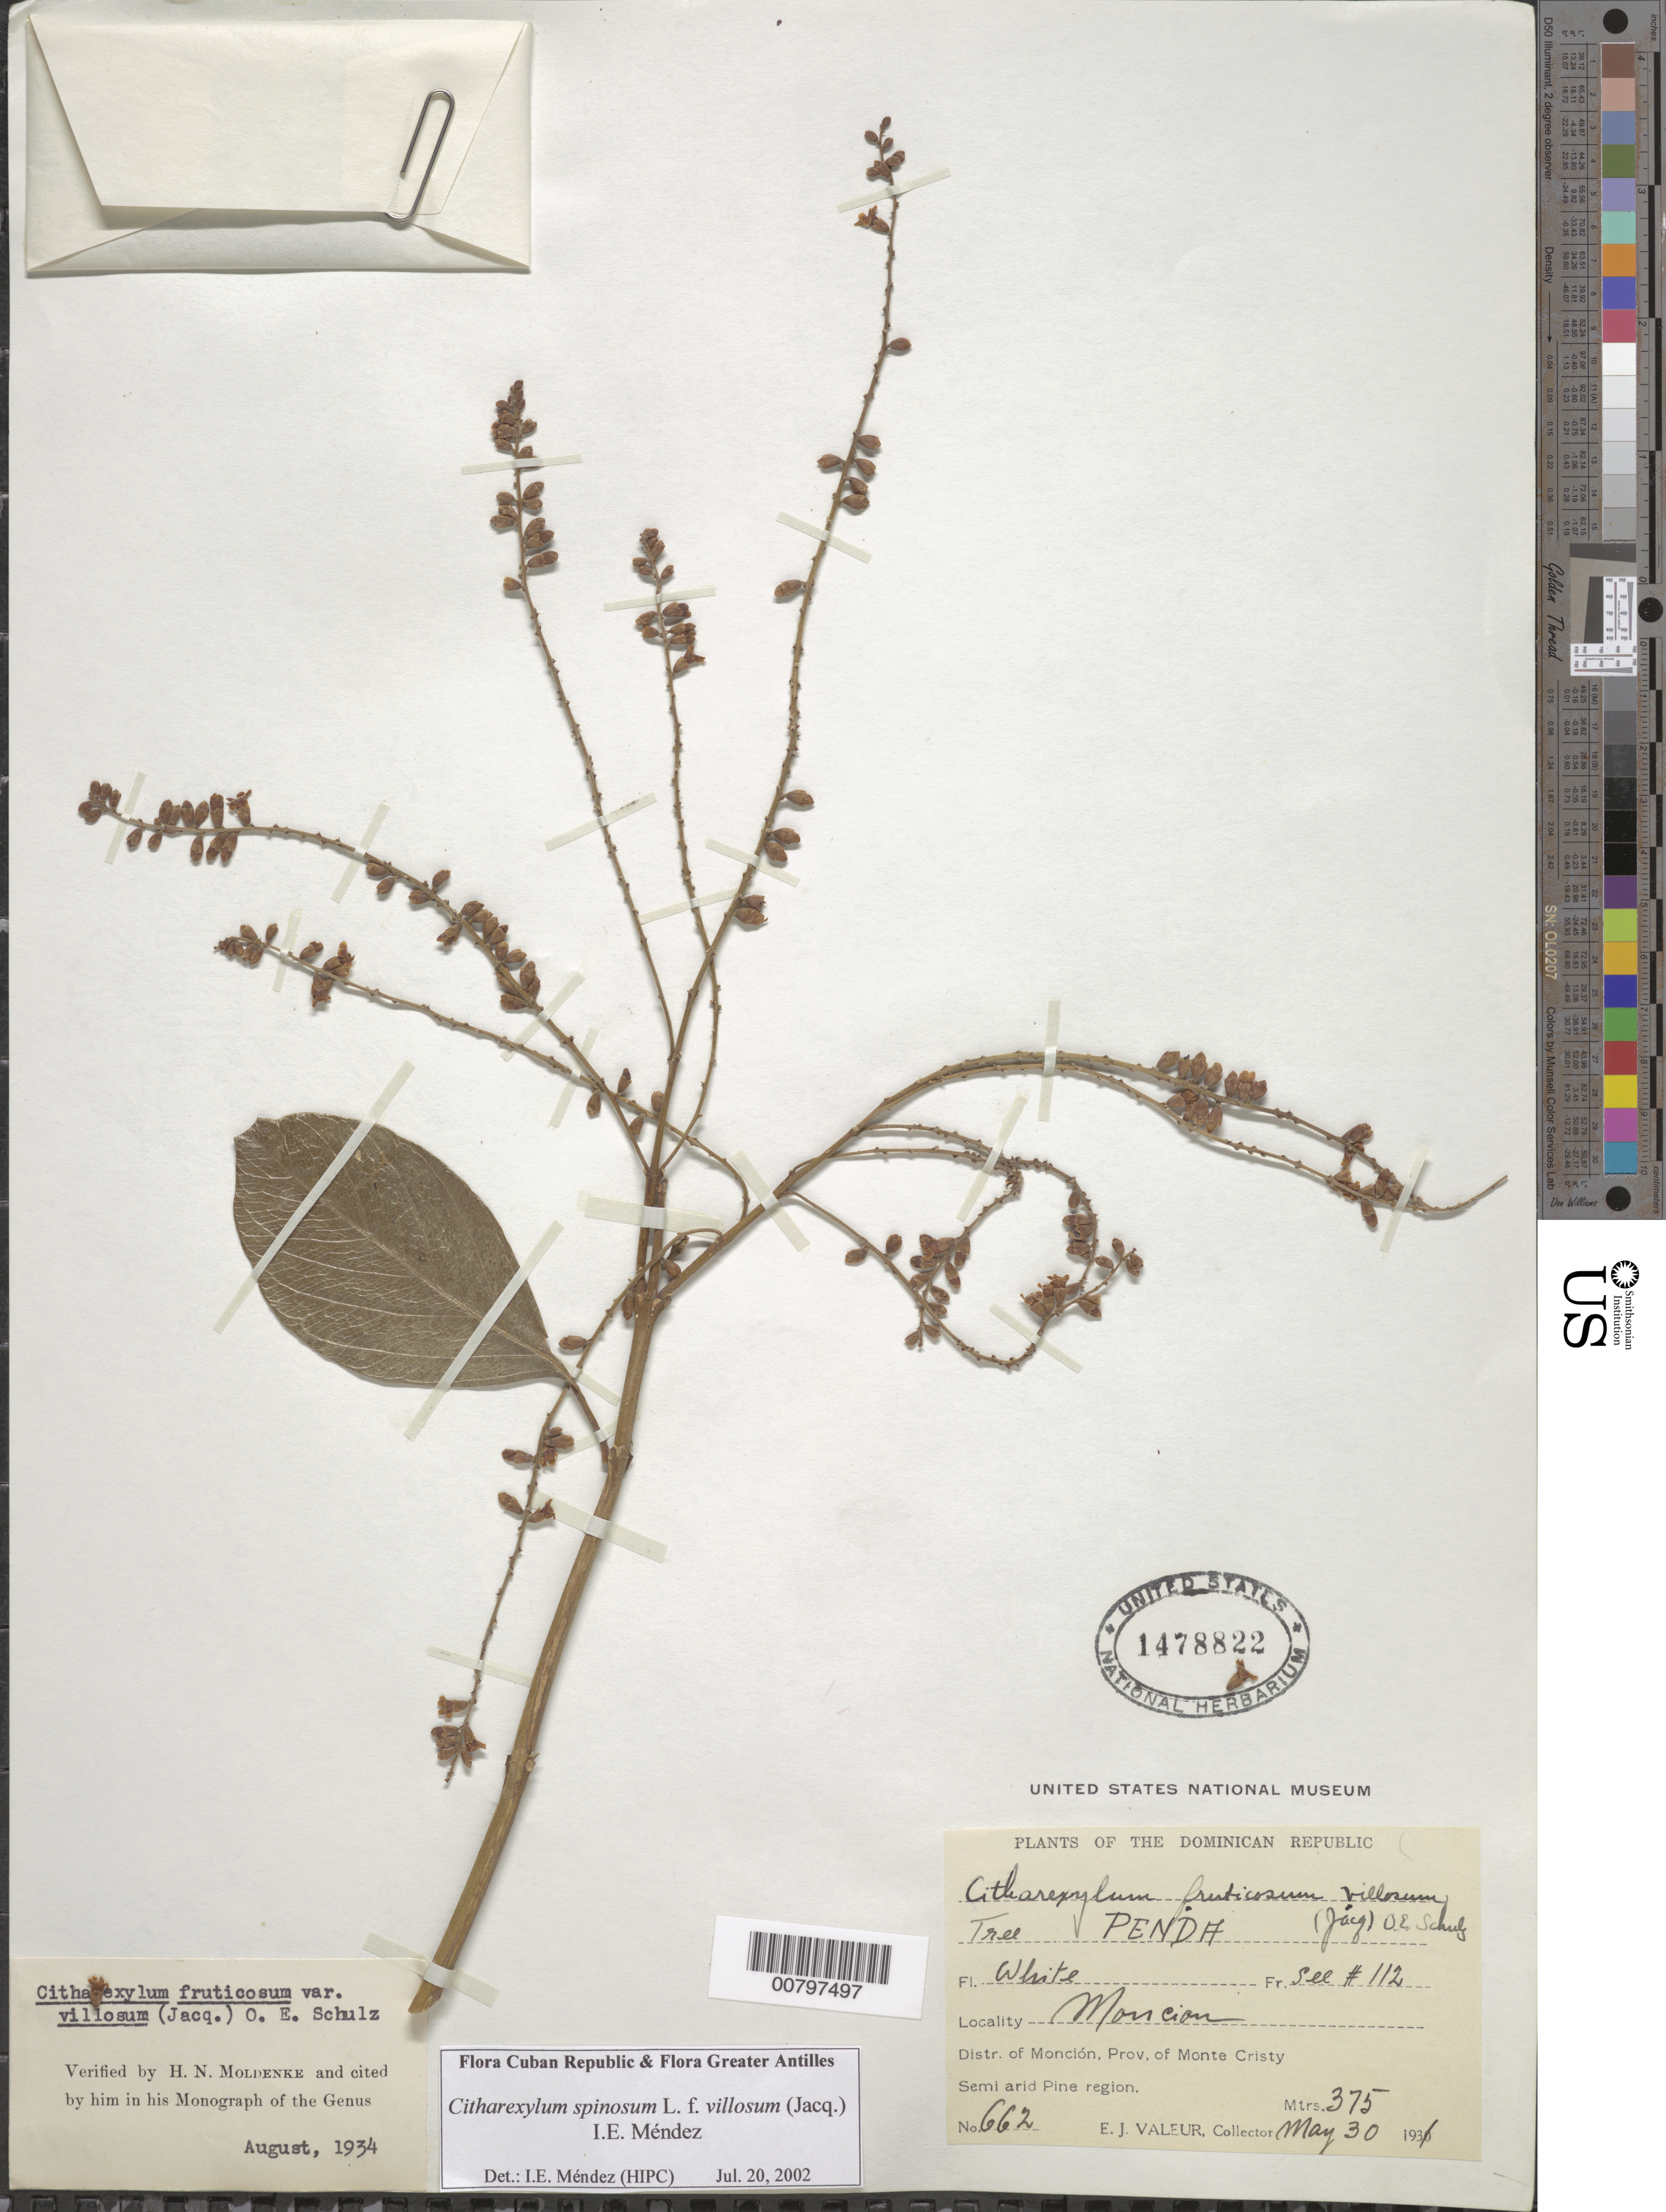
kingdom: Plantae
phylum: Tracheophyta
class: Magnoliopsida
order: Lamiales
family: Verbenaceae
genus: Citharexylum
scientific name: Citharexylum spinosum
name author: L.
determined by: Méndez, Isidro E., (HIPC)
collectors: E. Valeur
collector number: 662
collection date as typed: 30 May 1931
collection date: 1931-05-30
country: Dominican Republic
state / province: Monte Cristi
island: Hispaniola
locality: Monción, Moncion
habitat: Semi arid pine region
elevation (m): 375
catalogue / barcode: US 1478822